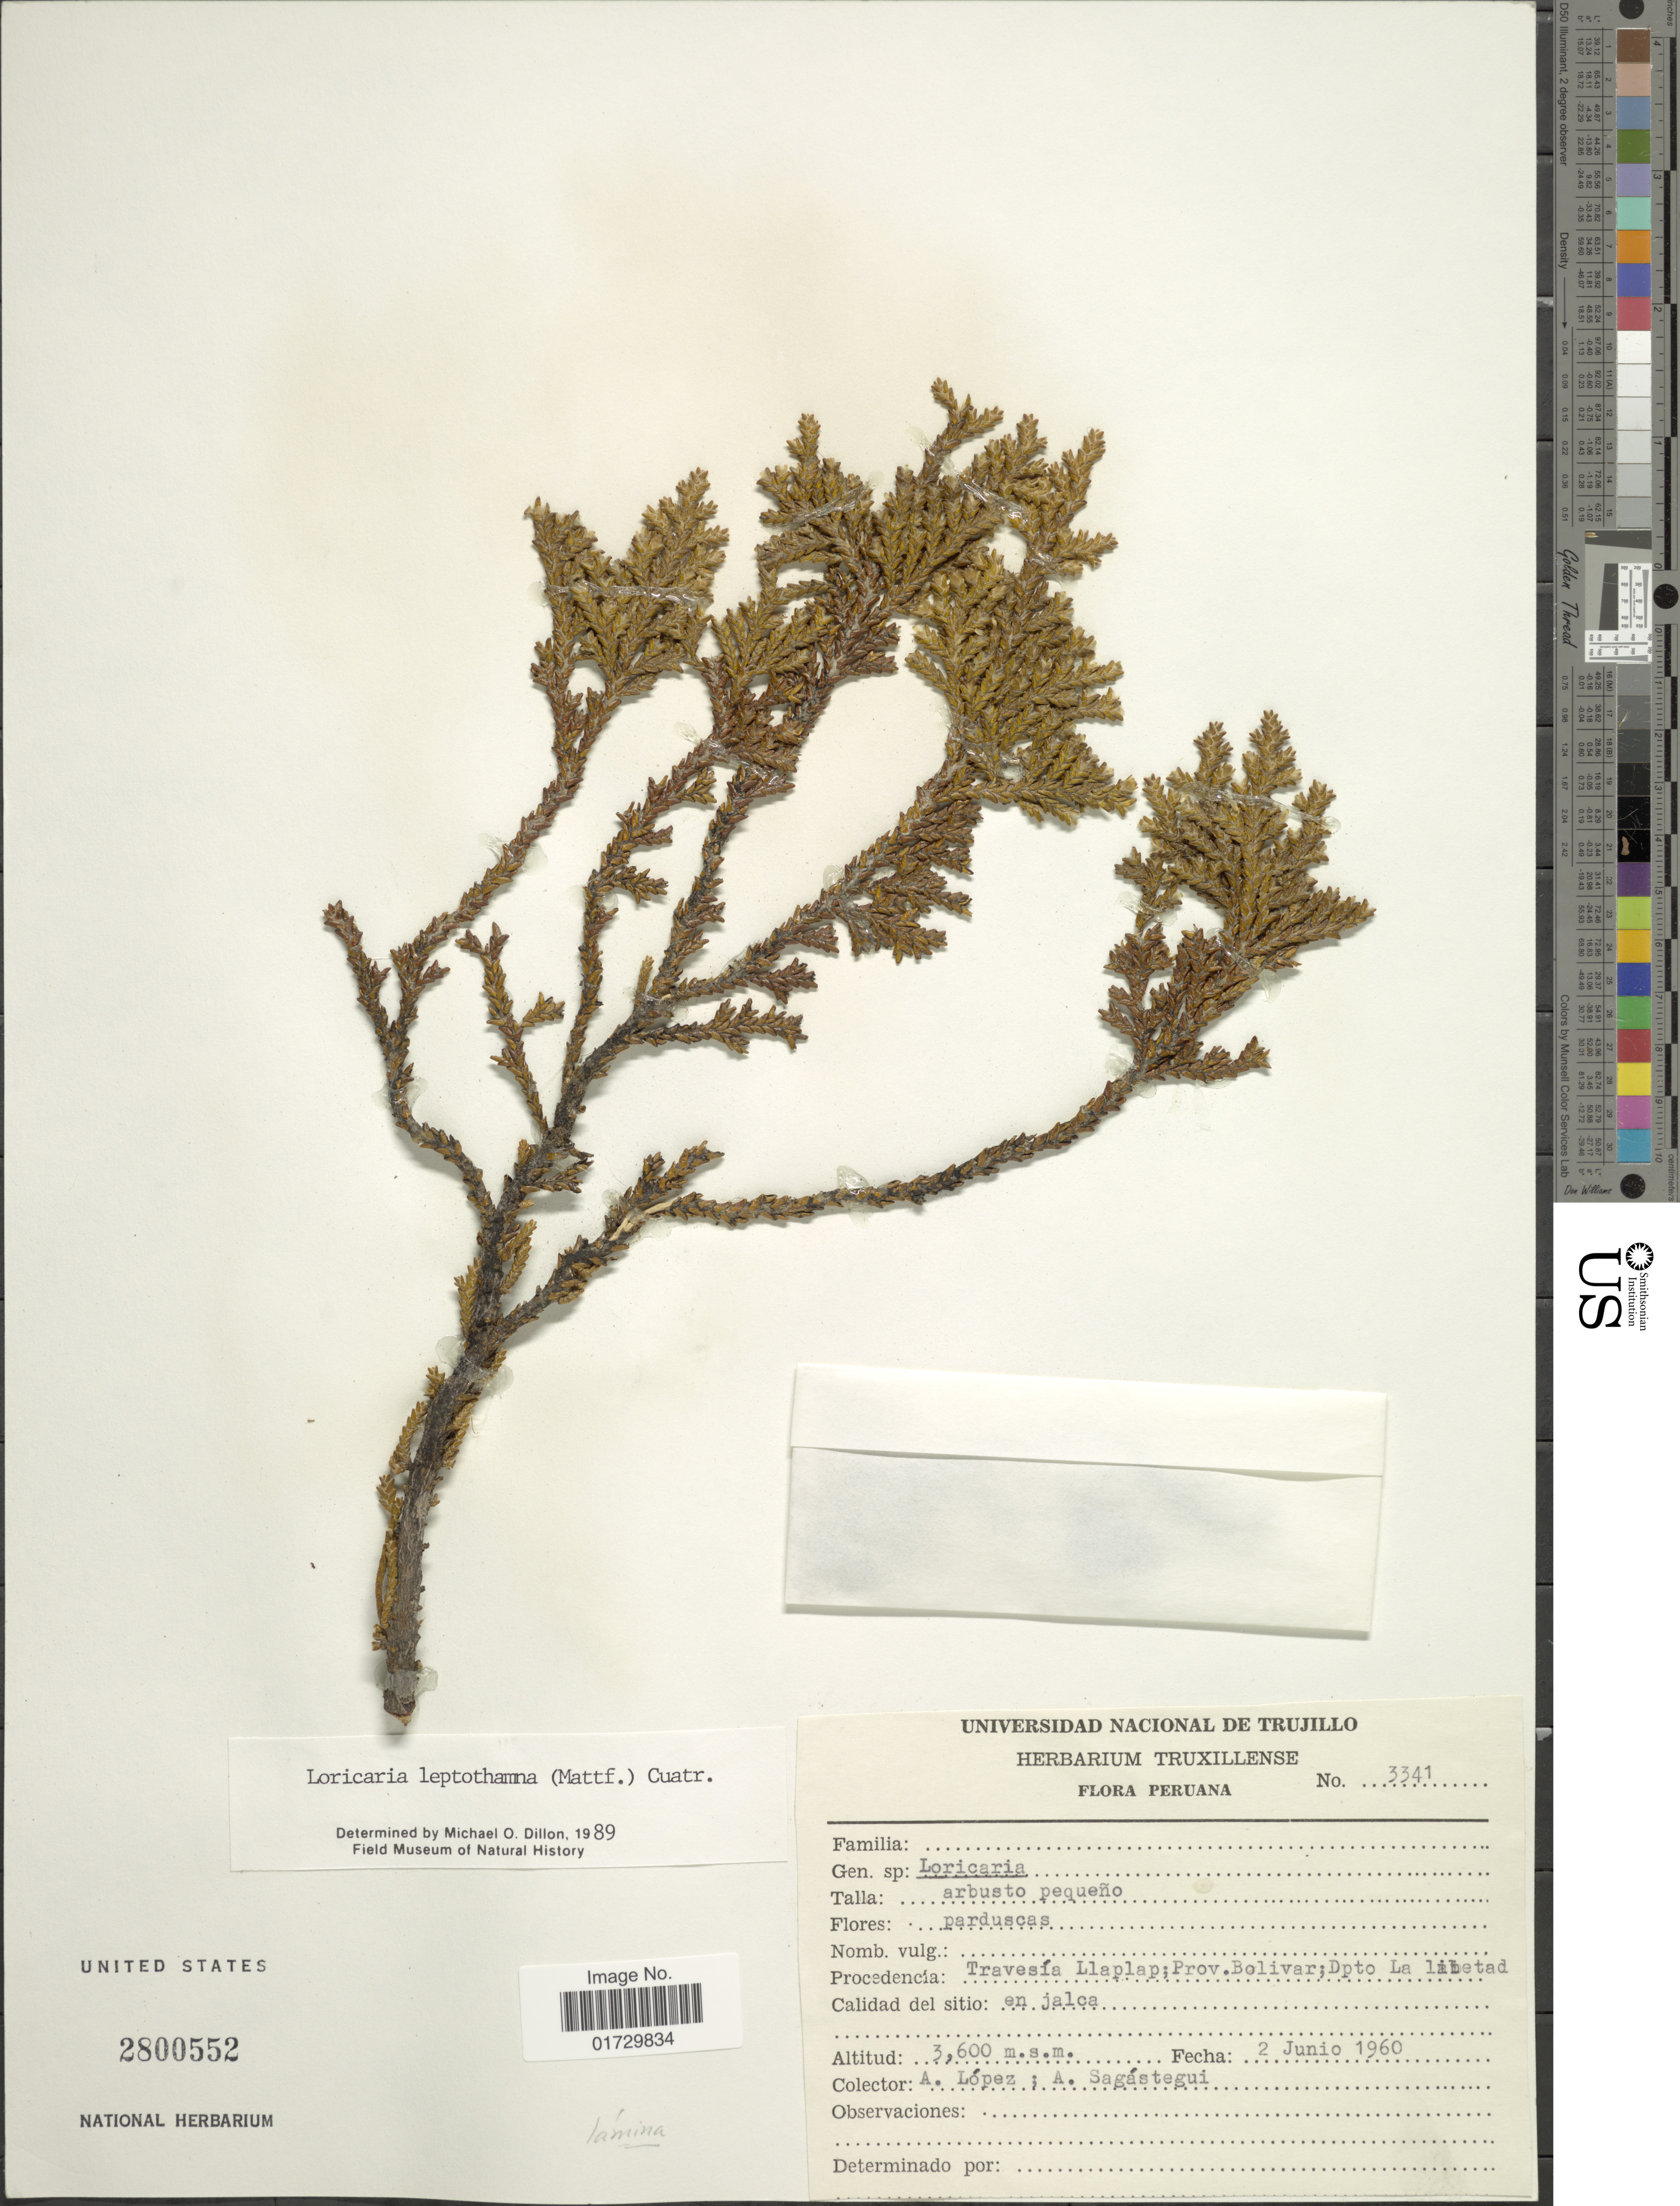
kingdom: Plantae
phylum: Tracheophyta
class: Magnoliopsida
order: Asterales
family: Asteraceae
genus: Loricaria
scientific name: Loricaria leptothamna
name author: (Mattf.) Cuatrec.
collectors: A. Lopez & A. Sagástegui A.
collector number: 3341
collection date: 1960-06-02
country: Peru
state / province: La Libertad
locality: Procedencia: Travesia Llaplap; Prov. Bolivar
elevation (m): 3600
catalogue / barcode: US 2800552